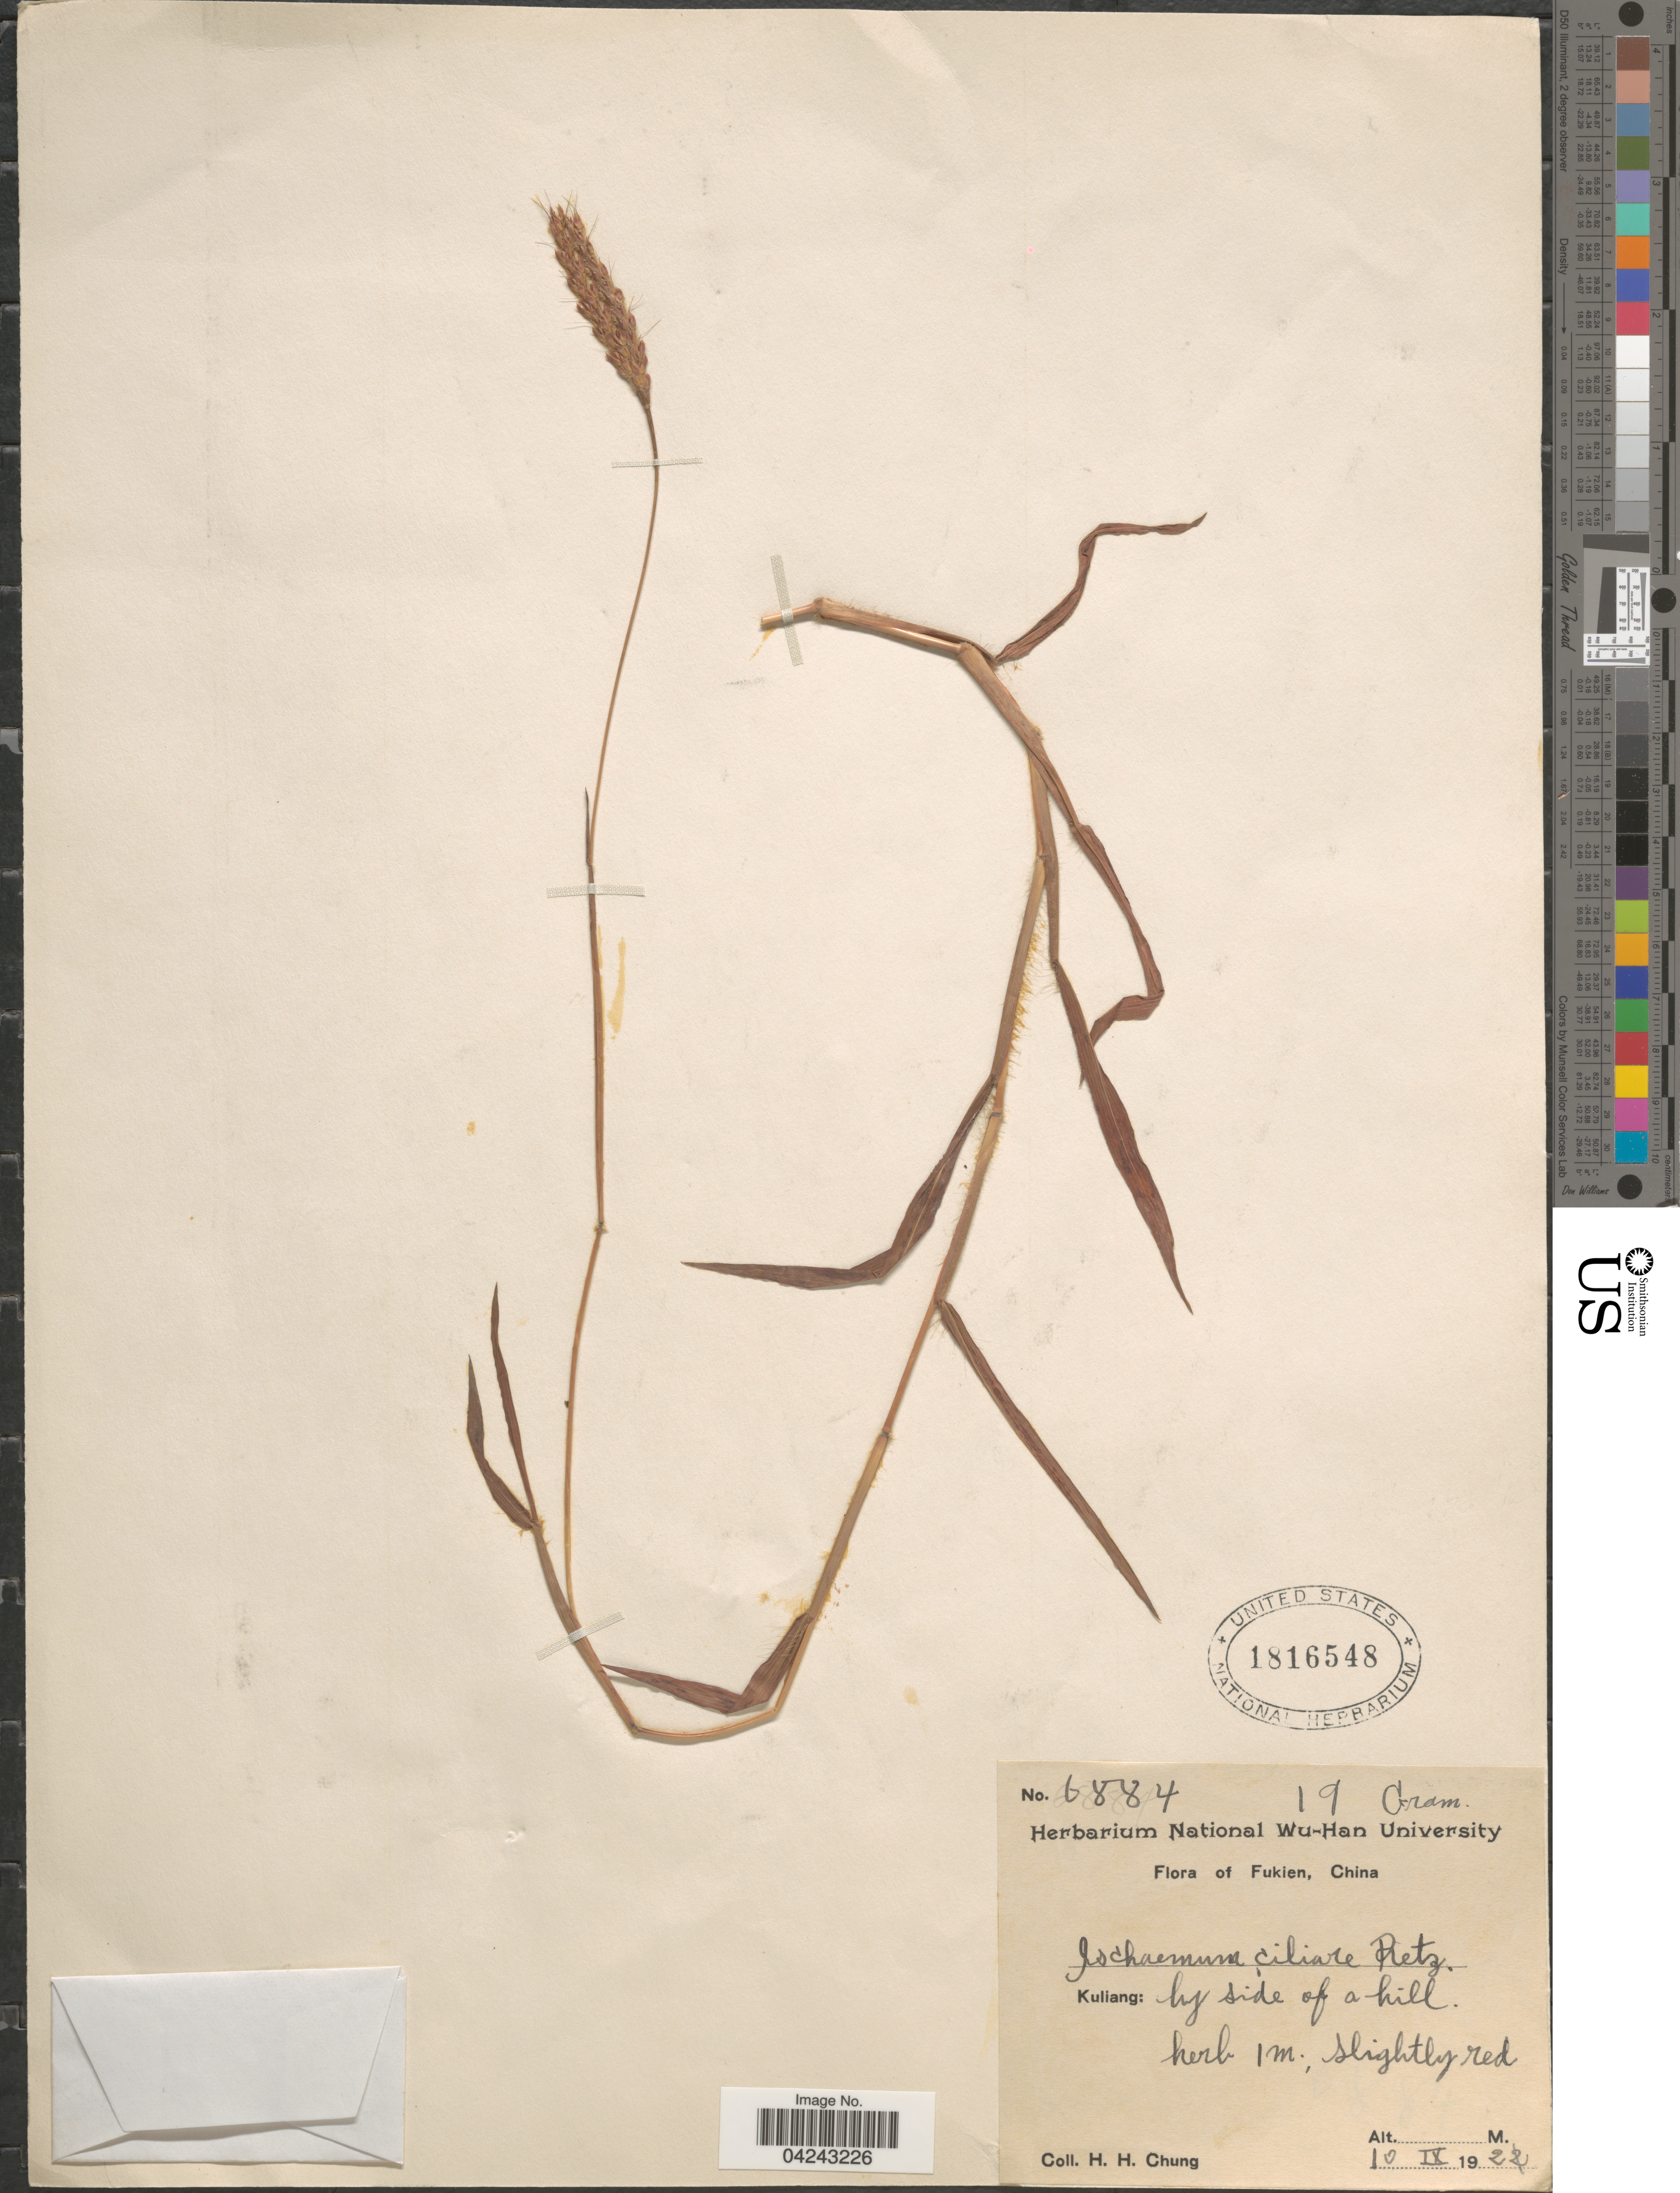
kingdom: Plantae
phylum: Tracheophyta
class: Liliopsida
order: Poales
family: Poaceae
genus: Ischaemum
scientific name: Ischaemum ciliare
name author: Retz.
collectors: H. Chung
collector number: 6884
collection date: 1921-09-10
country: China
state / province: Fujian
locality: Fukien. Kuliang: by side of a hill.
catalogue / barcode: US 1816548